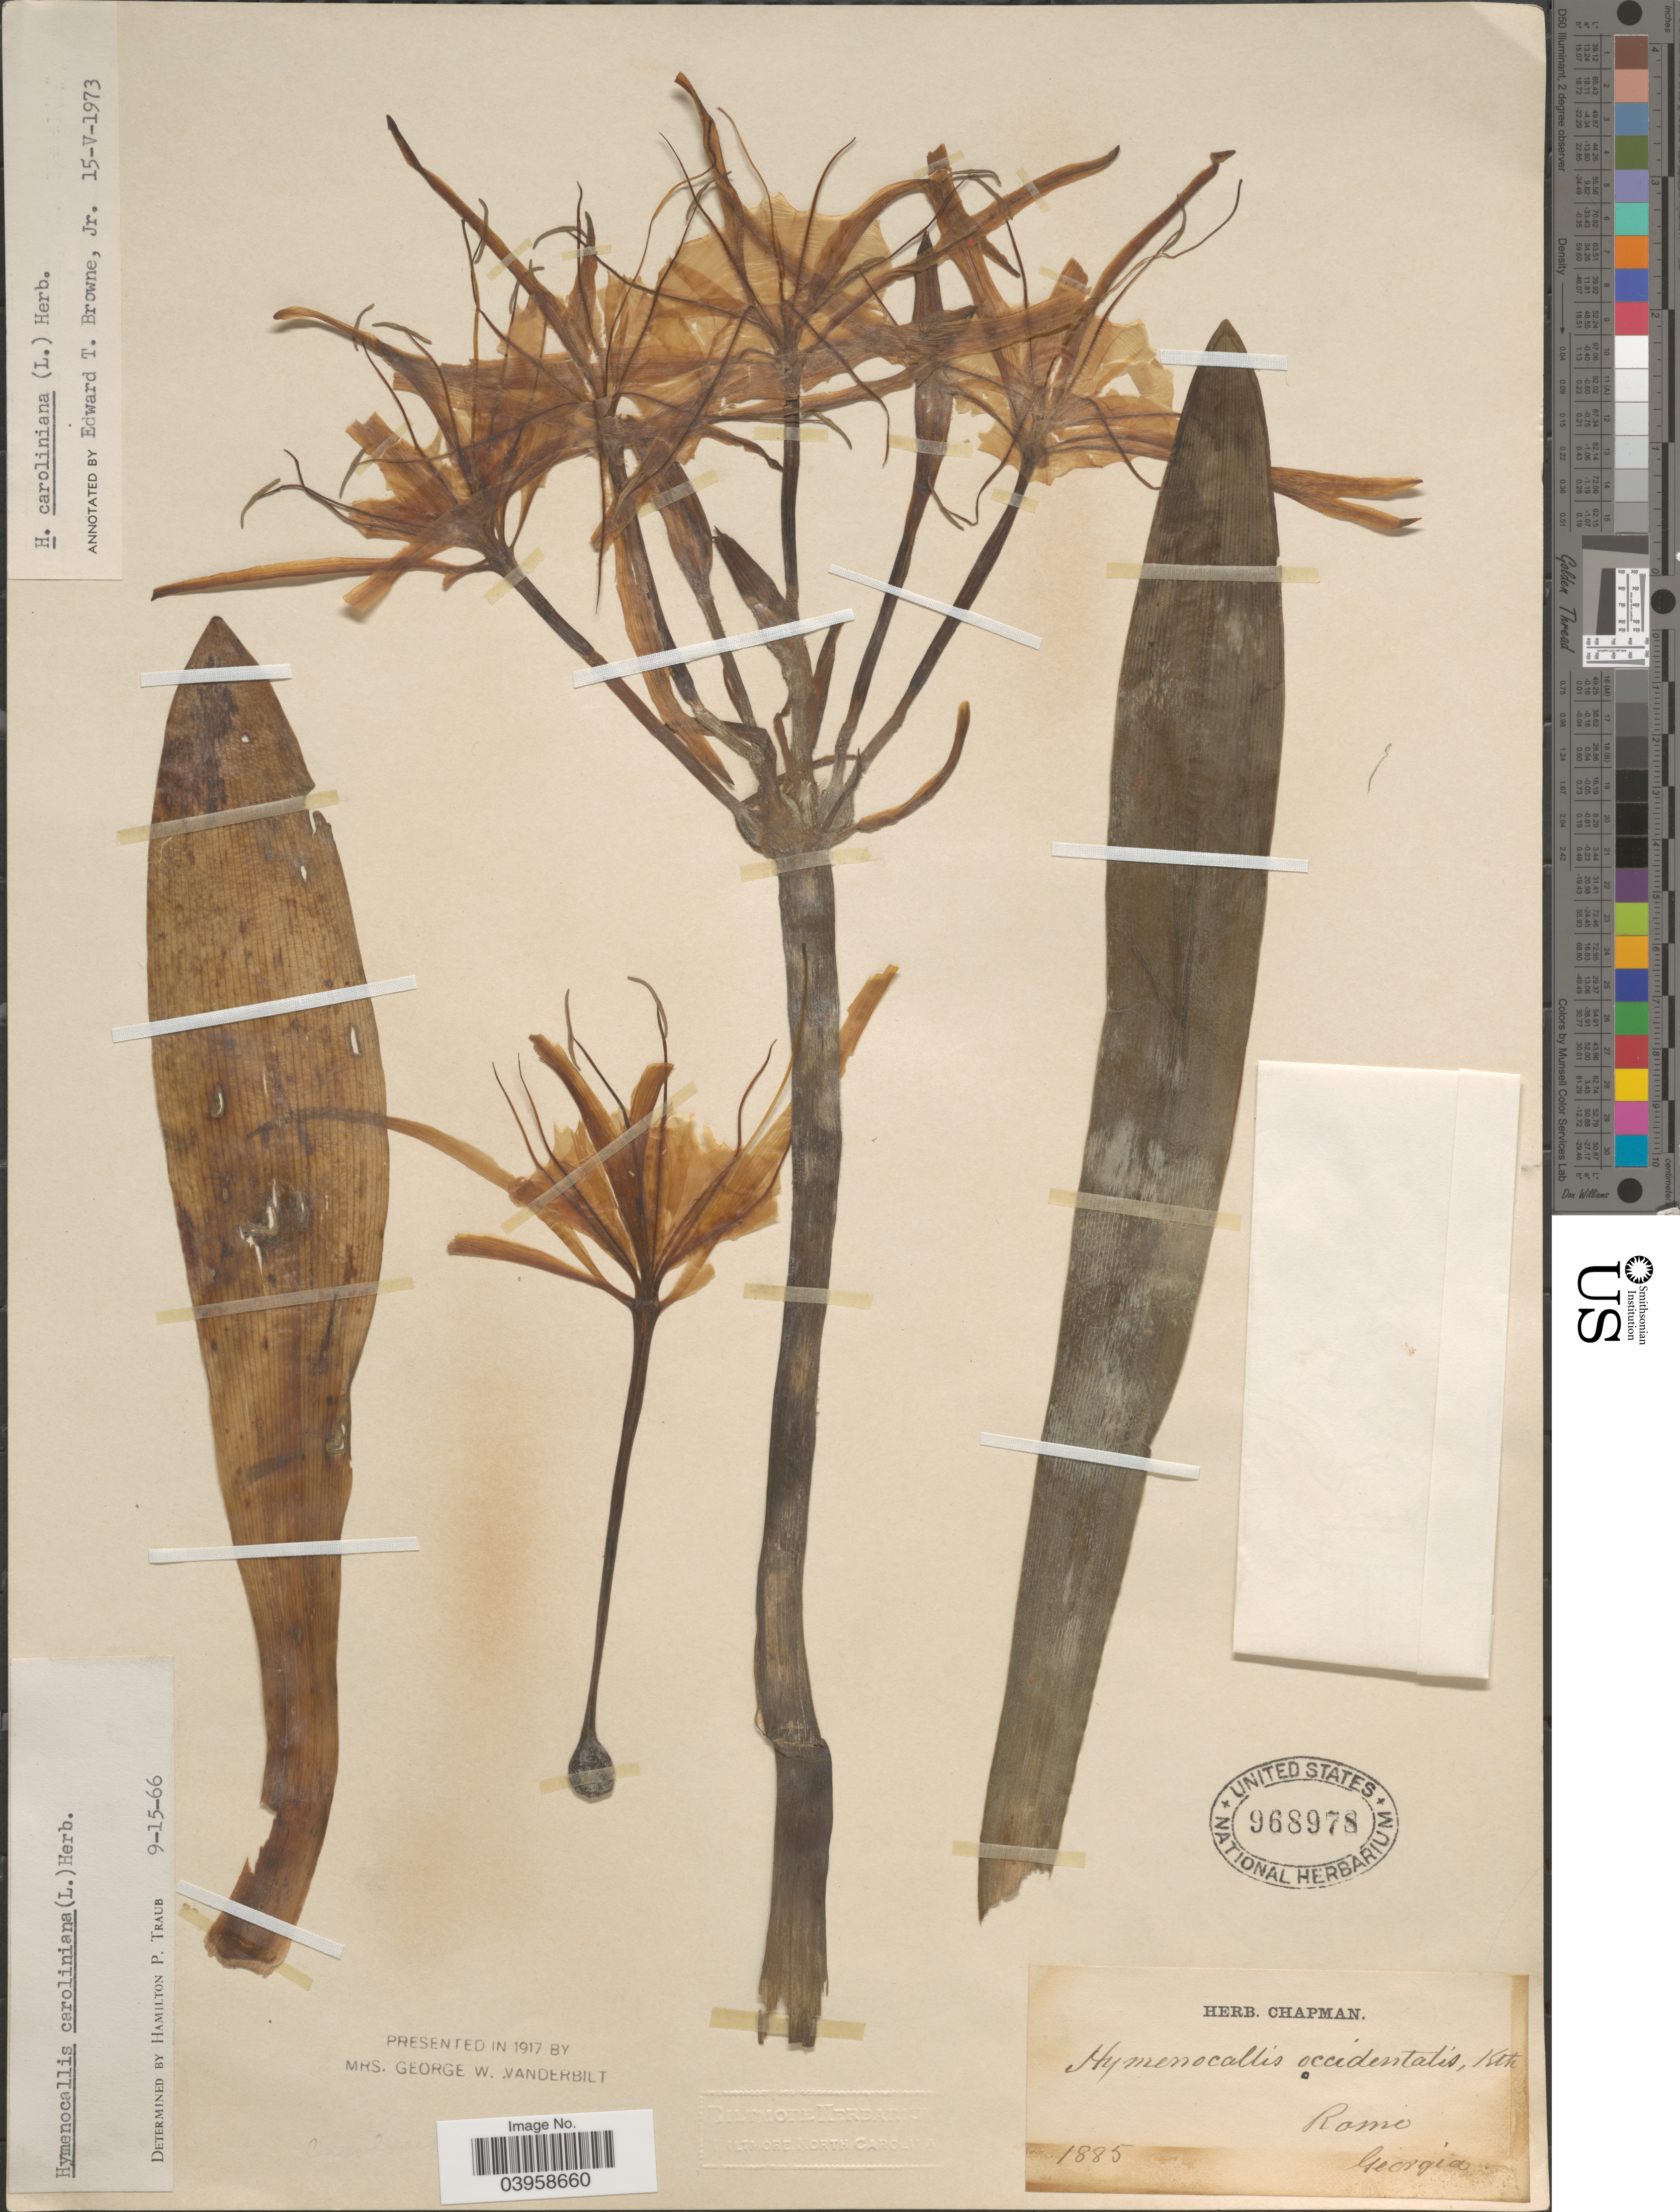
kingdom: Plantae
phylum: Tracheophyta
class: Liliopsida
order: Asparagales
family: Amaryllidaceae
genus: Hymenocallis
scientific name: Hymenocallis caroliniana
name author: (L.) Herb.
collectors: ex herb. Chapman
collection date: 1885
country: United States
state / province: Georgia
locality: Rome.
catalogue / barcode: US 968978